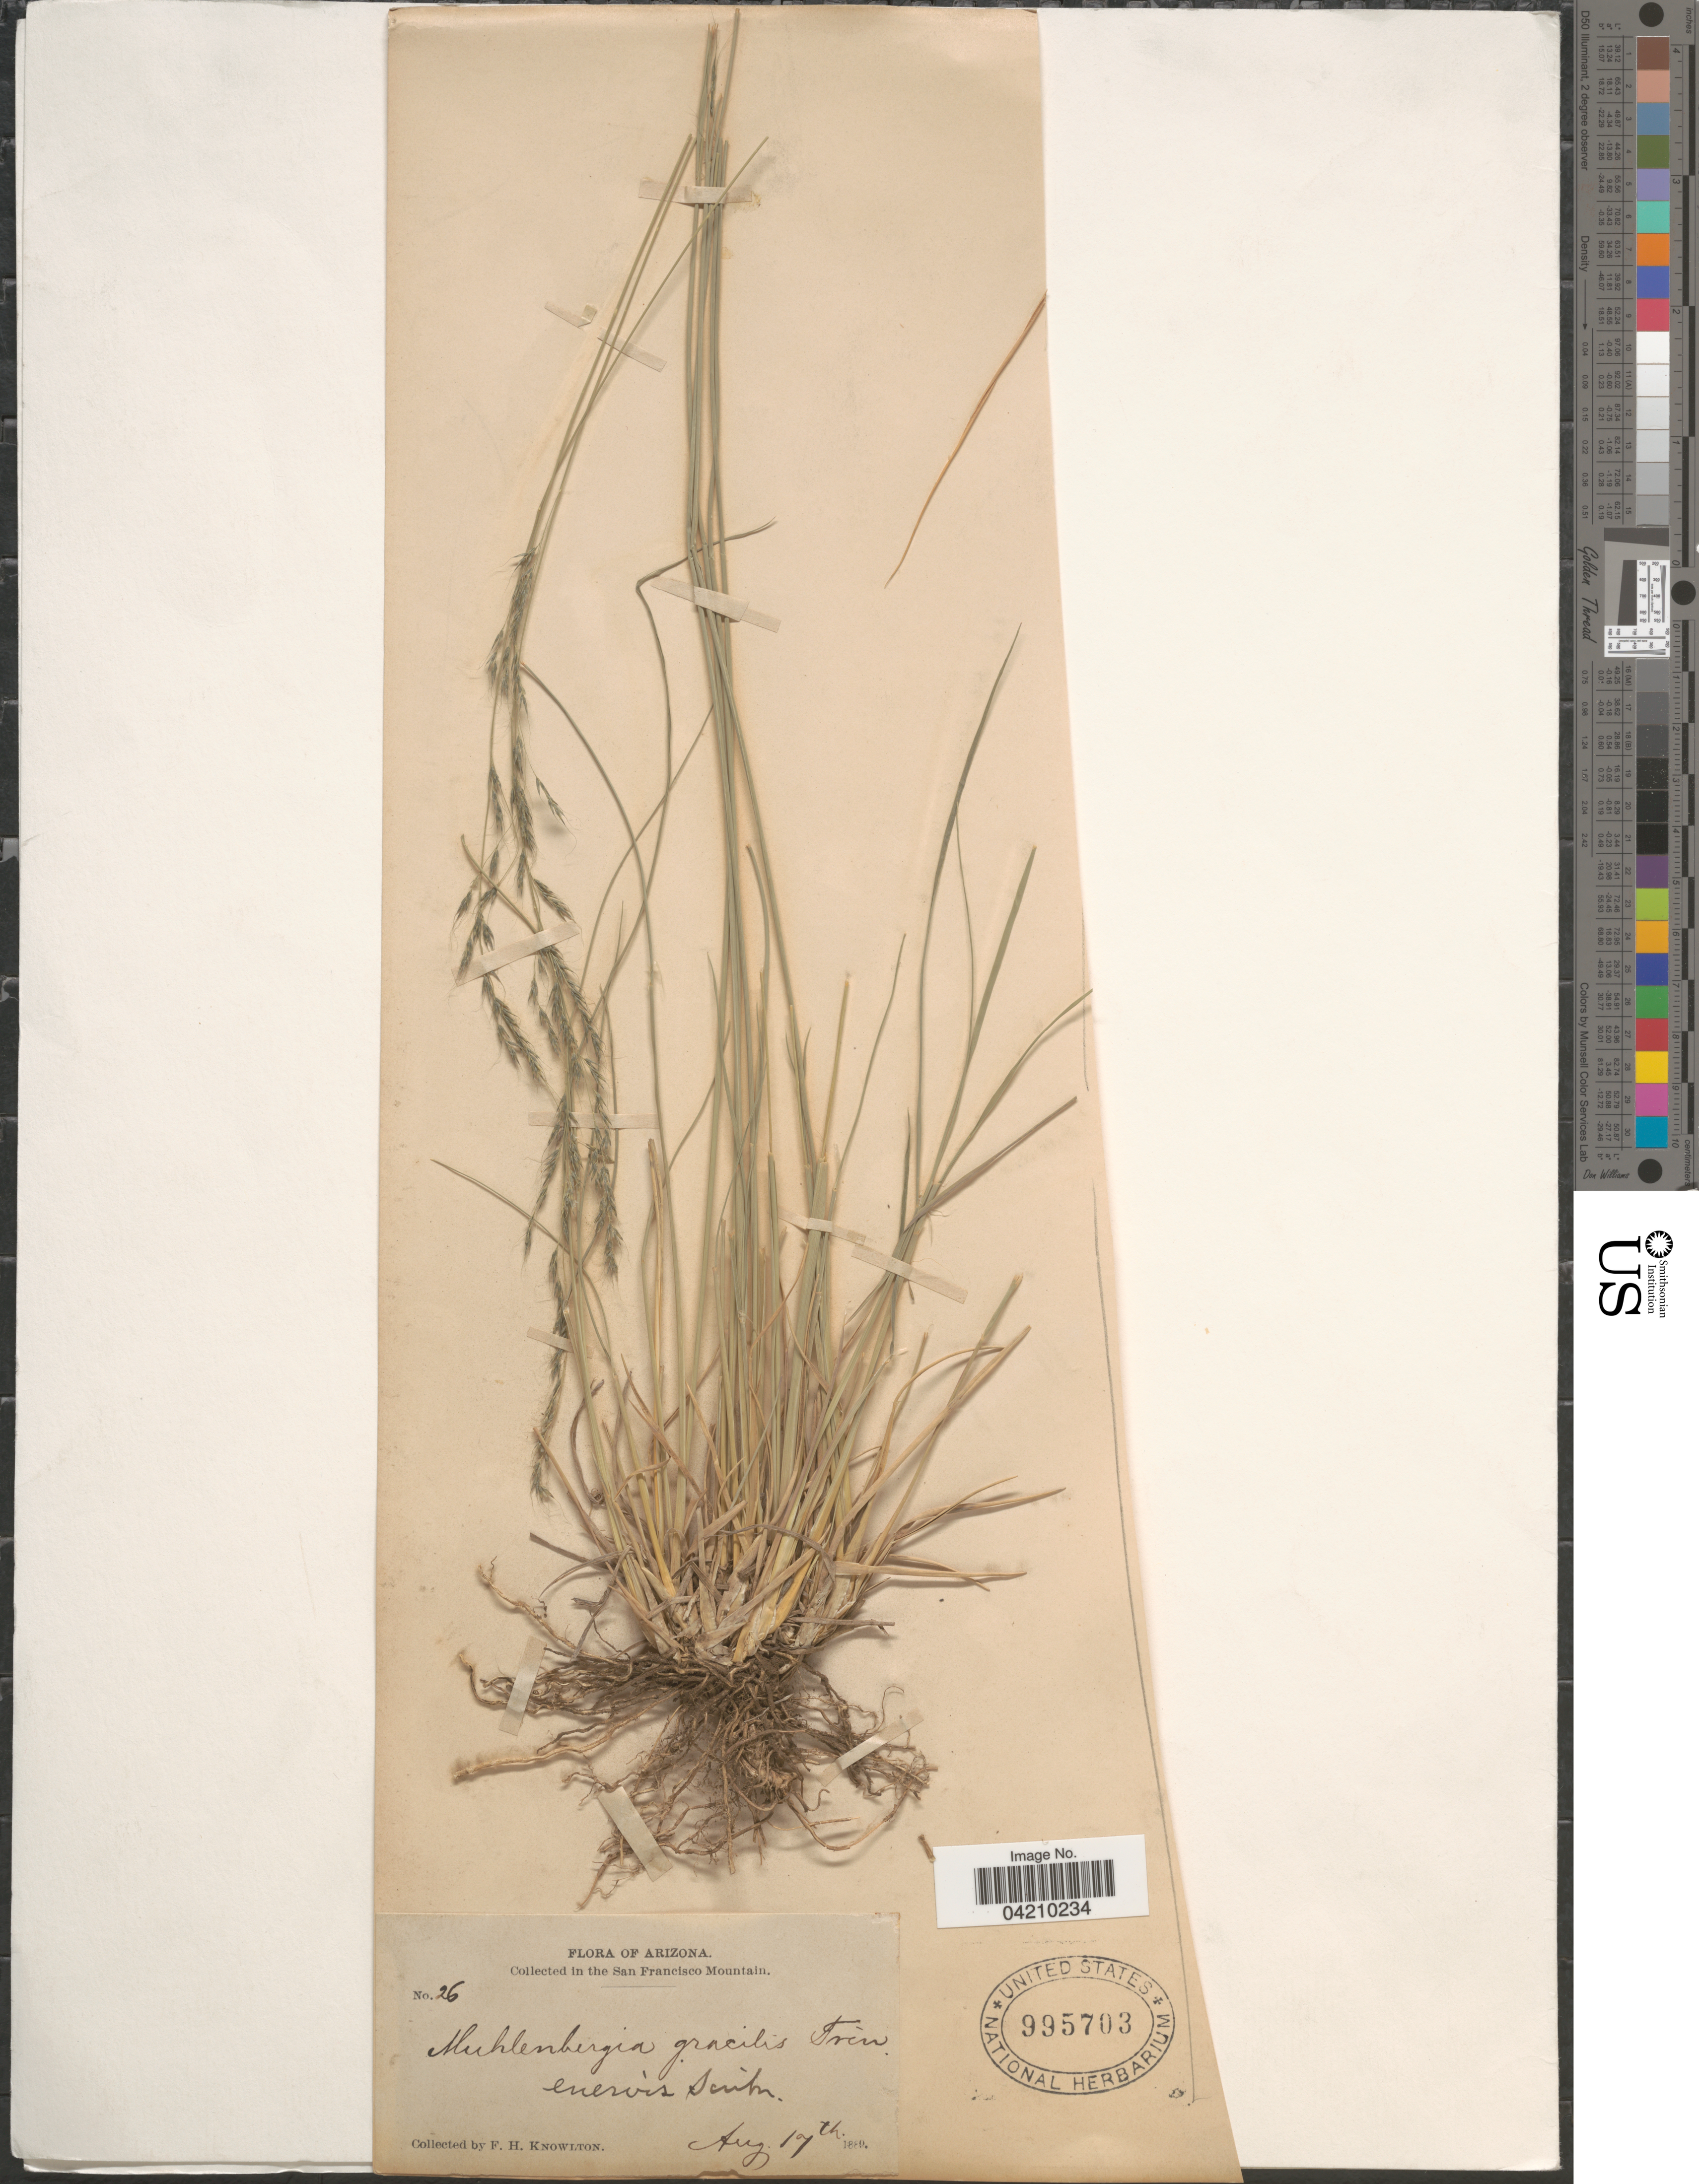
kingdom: Plantae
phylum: Tracheophyta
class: Liliopsida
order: Poales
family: Poaceae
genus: Muhlenbergia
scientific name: Muhlenbergia montana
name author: (Nutt.) Hitchc.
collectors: F. H. Knowlton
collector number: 26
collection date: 1889-08-17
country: United States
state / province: Arizona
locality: In the San Francisco Mountains.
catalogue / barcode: US 995703